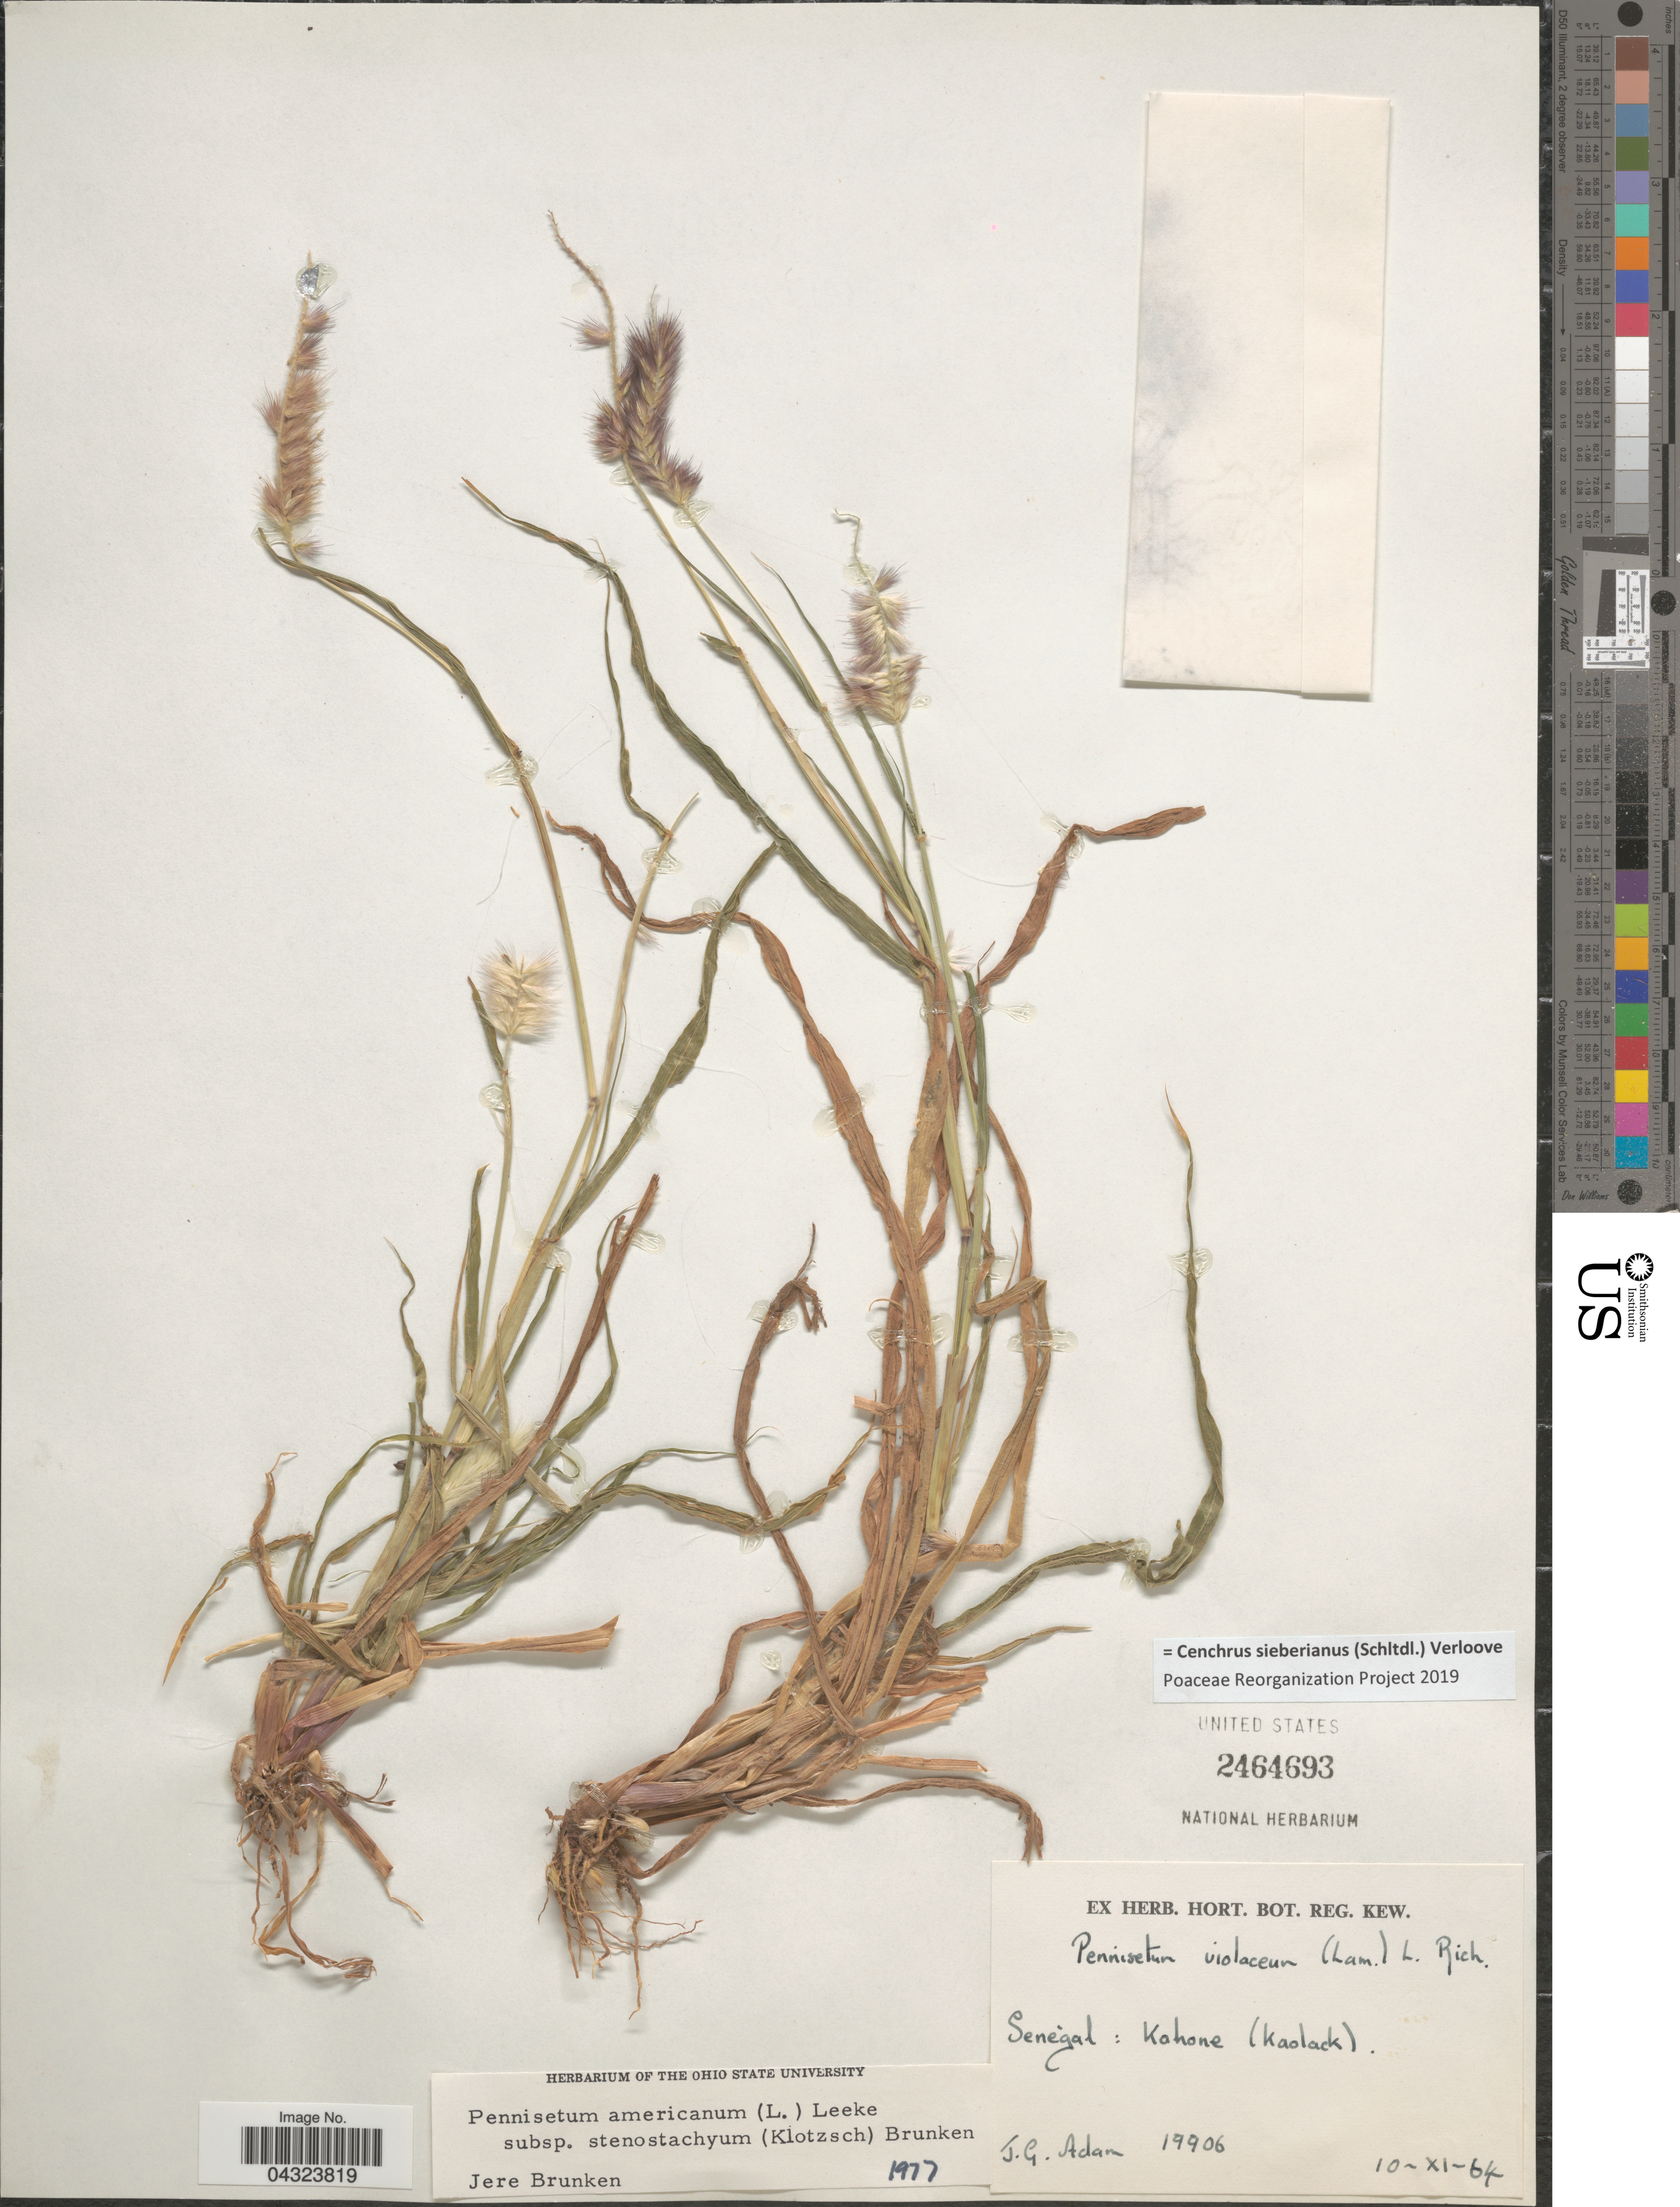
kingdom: Plantae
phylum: Tracheophyta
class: Liliopsida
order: Poales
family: Poaceae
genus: Cenchrus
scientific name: Cenchrus sieberianus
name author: (Schltdl.) Verloove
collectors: J. Adam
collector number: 19906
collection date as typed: Transcribed d/m/y: 10/11/64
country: Senegal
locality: Kohone (Kaolack).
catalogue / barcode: US 2464693